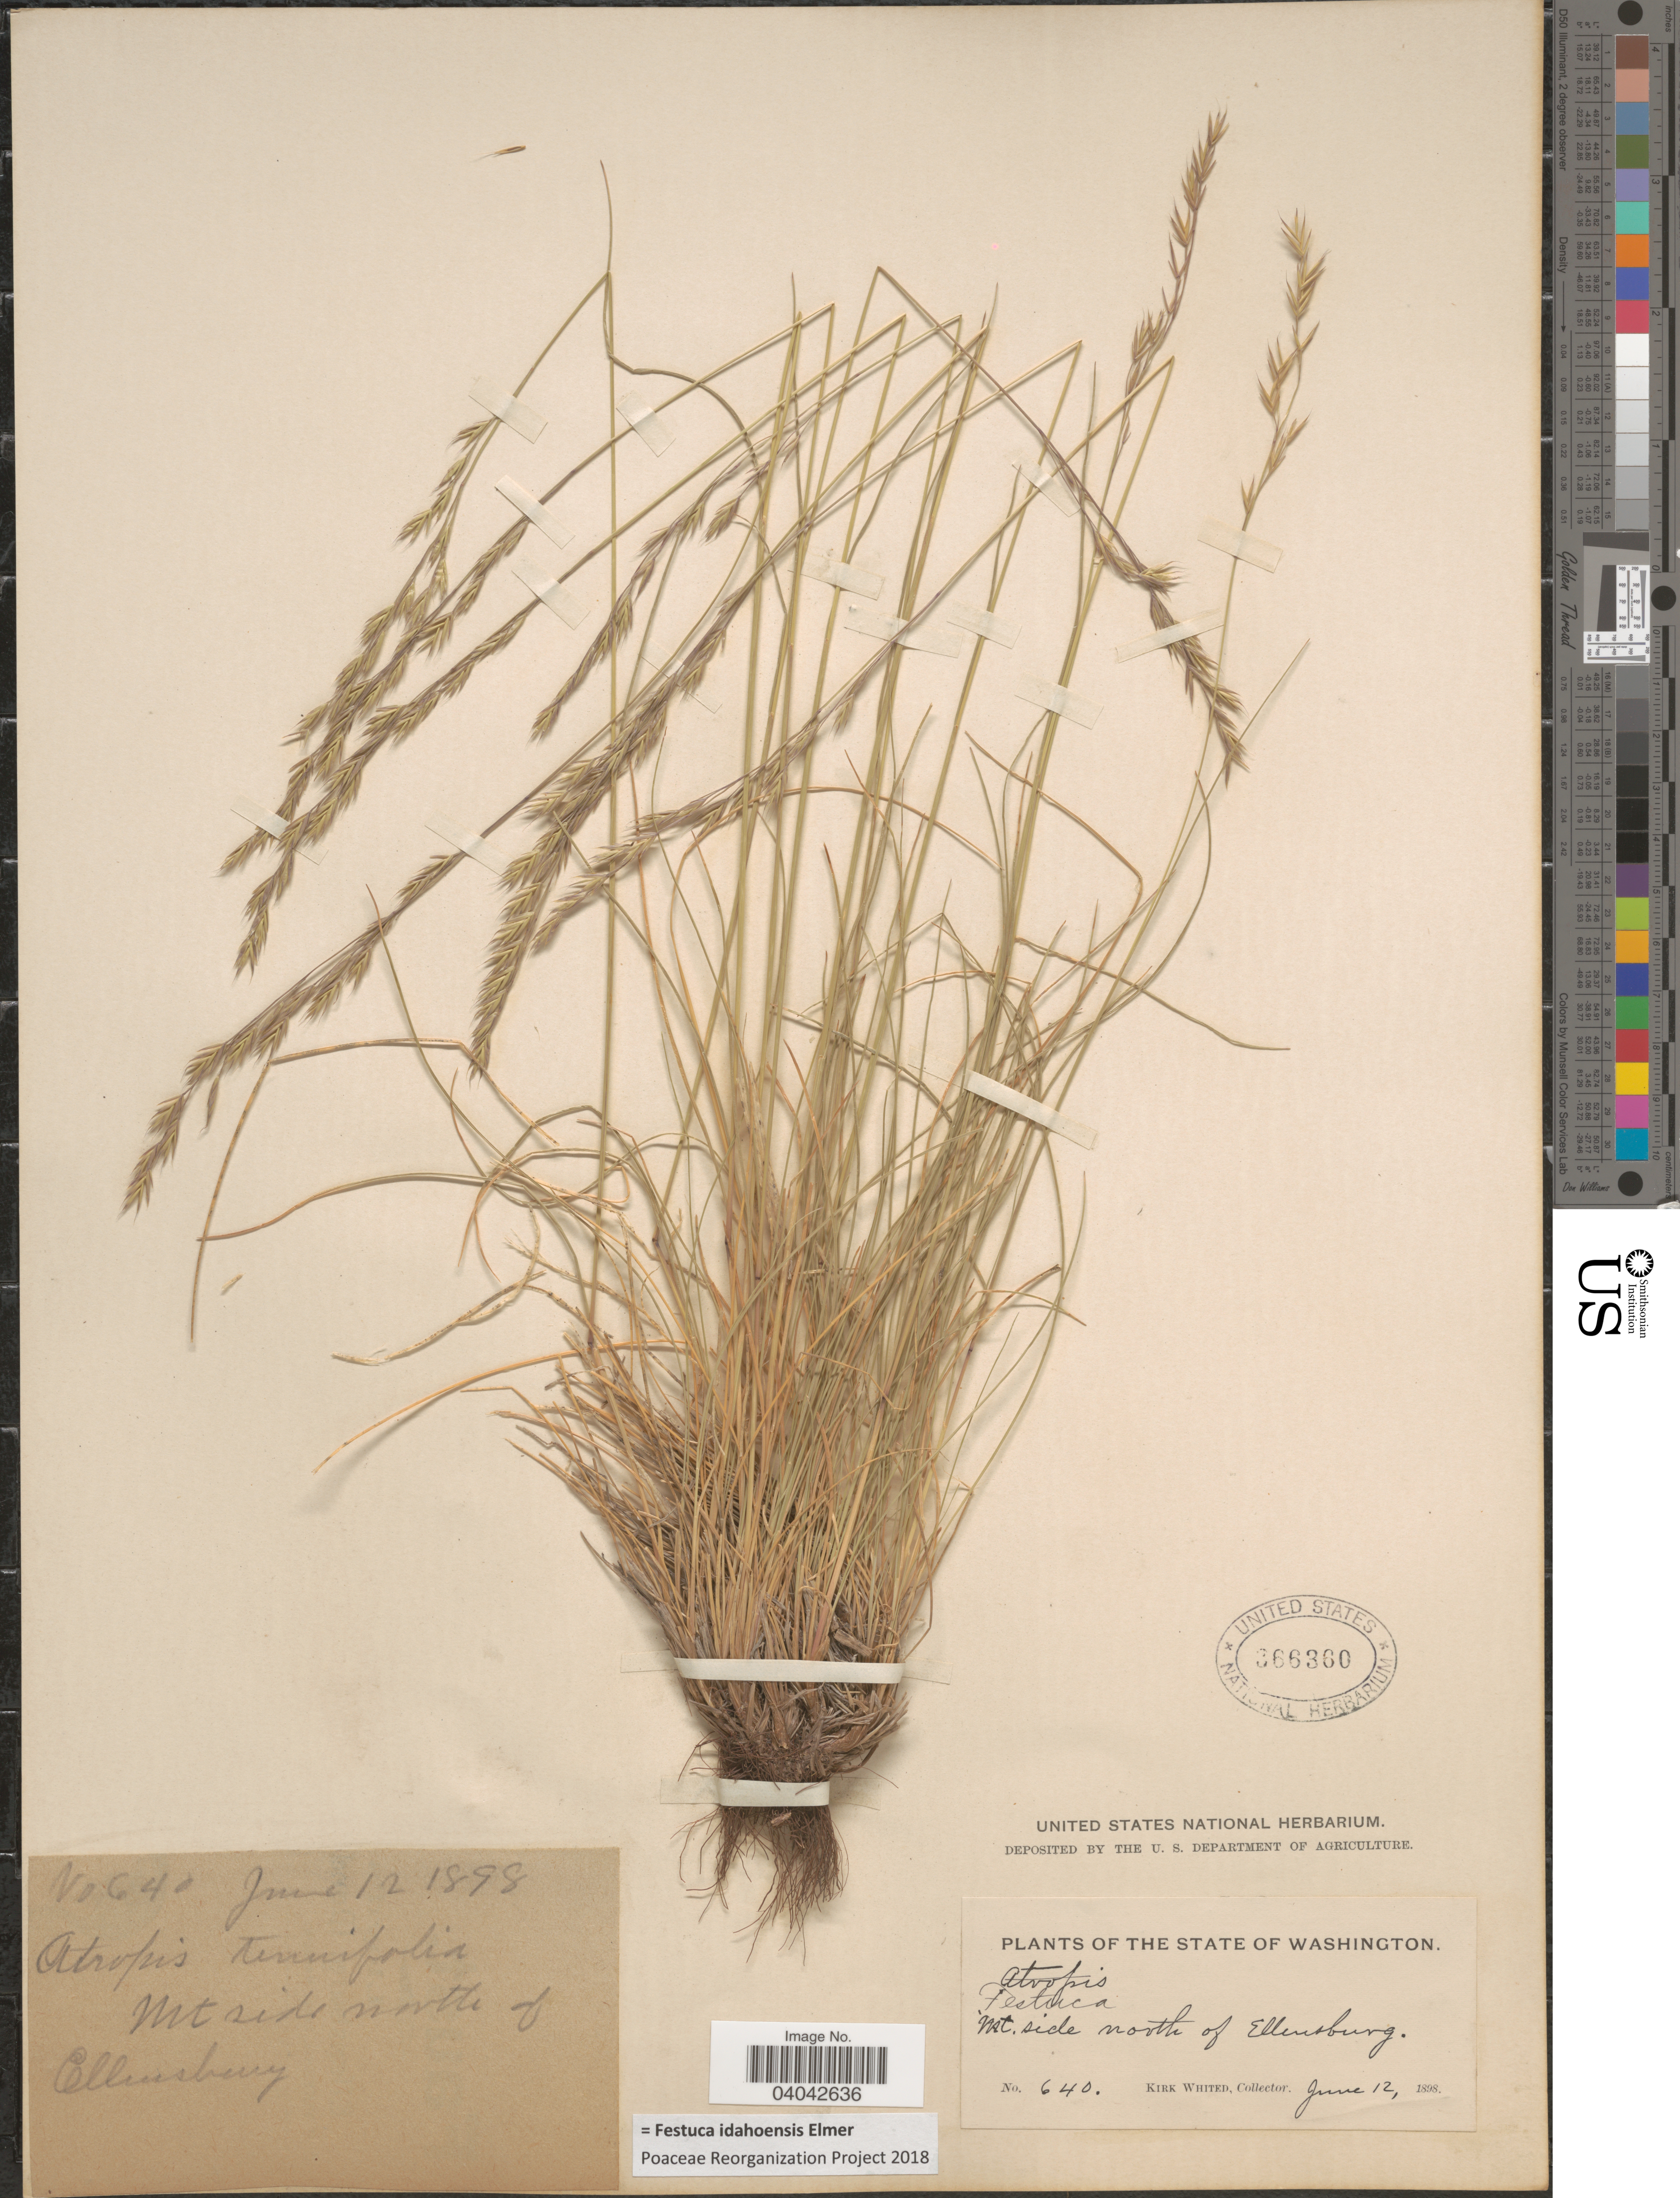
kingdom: Plantae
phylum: Tracheophyta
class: Liliopsida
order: Poales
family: Poaceae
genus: Festuca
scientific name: Festuca idahoensis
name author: Elmer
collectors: K. Whited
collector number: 640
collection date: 1898-06-12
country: United States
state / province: Washington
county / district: Kittitas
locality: Mt. side north of Ellensburg.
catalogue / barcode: US 366360